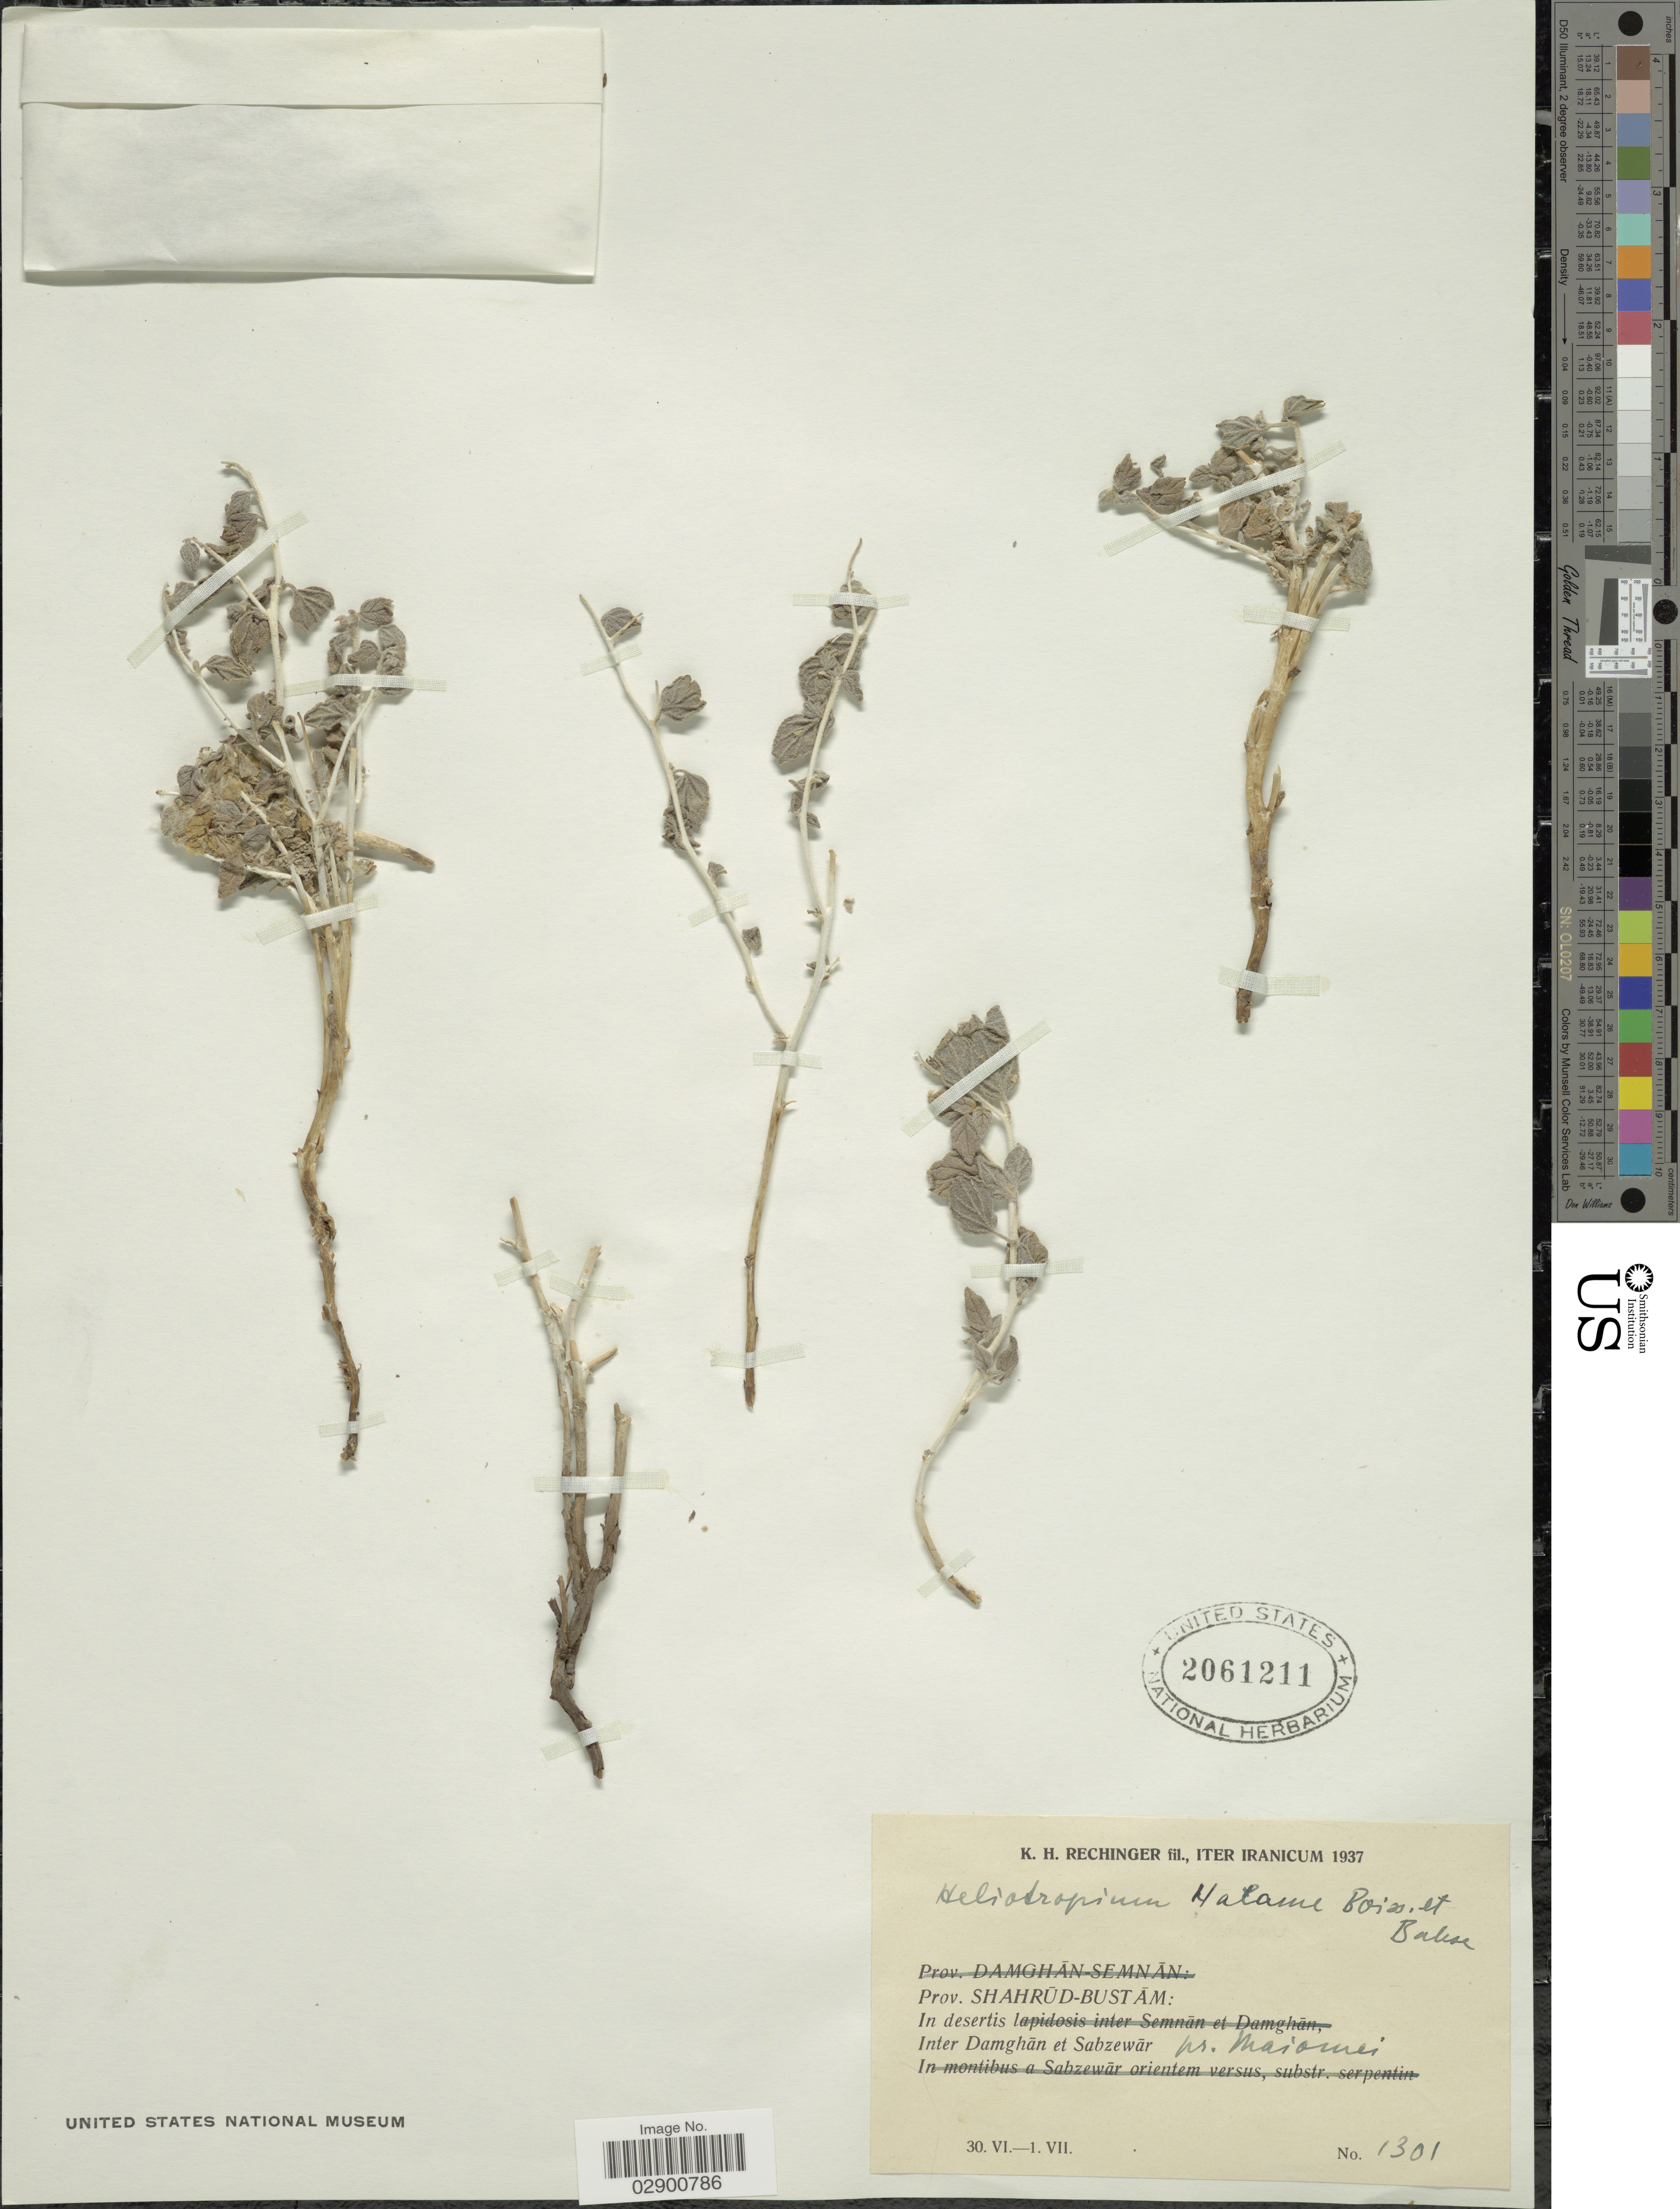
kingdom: Plantae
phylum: Tracheophyta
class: Magnoliopsida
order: Boraginales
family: Heliotropiaceae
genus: Heliotropium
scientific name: Heliotropium aucheri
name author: DC.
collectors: K. H. Rechinger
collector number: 1301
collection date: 1937-06-30/1937-07-01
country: Iran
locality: Prov. Shahrüd-Bustäm: In desertis nr. Maiomei. Inter Damghän et Sabzewär.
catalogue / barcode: US 2061211